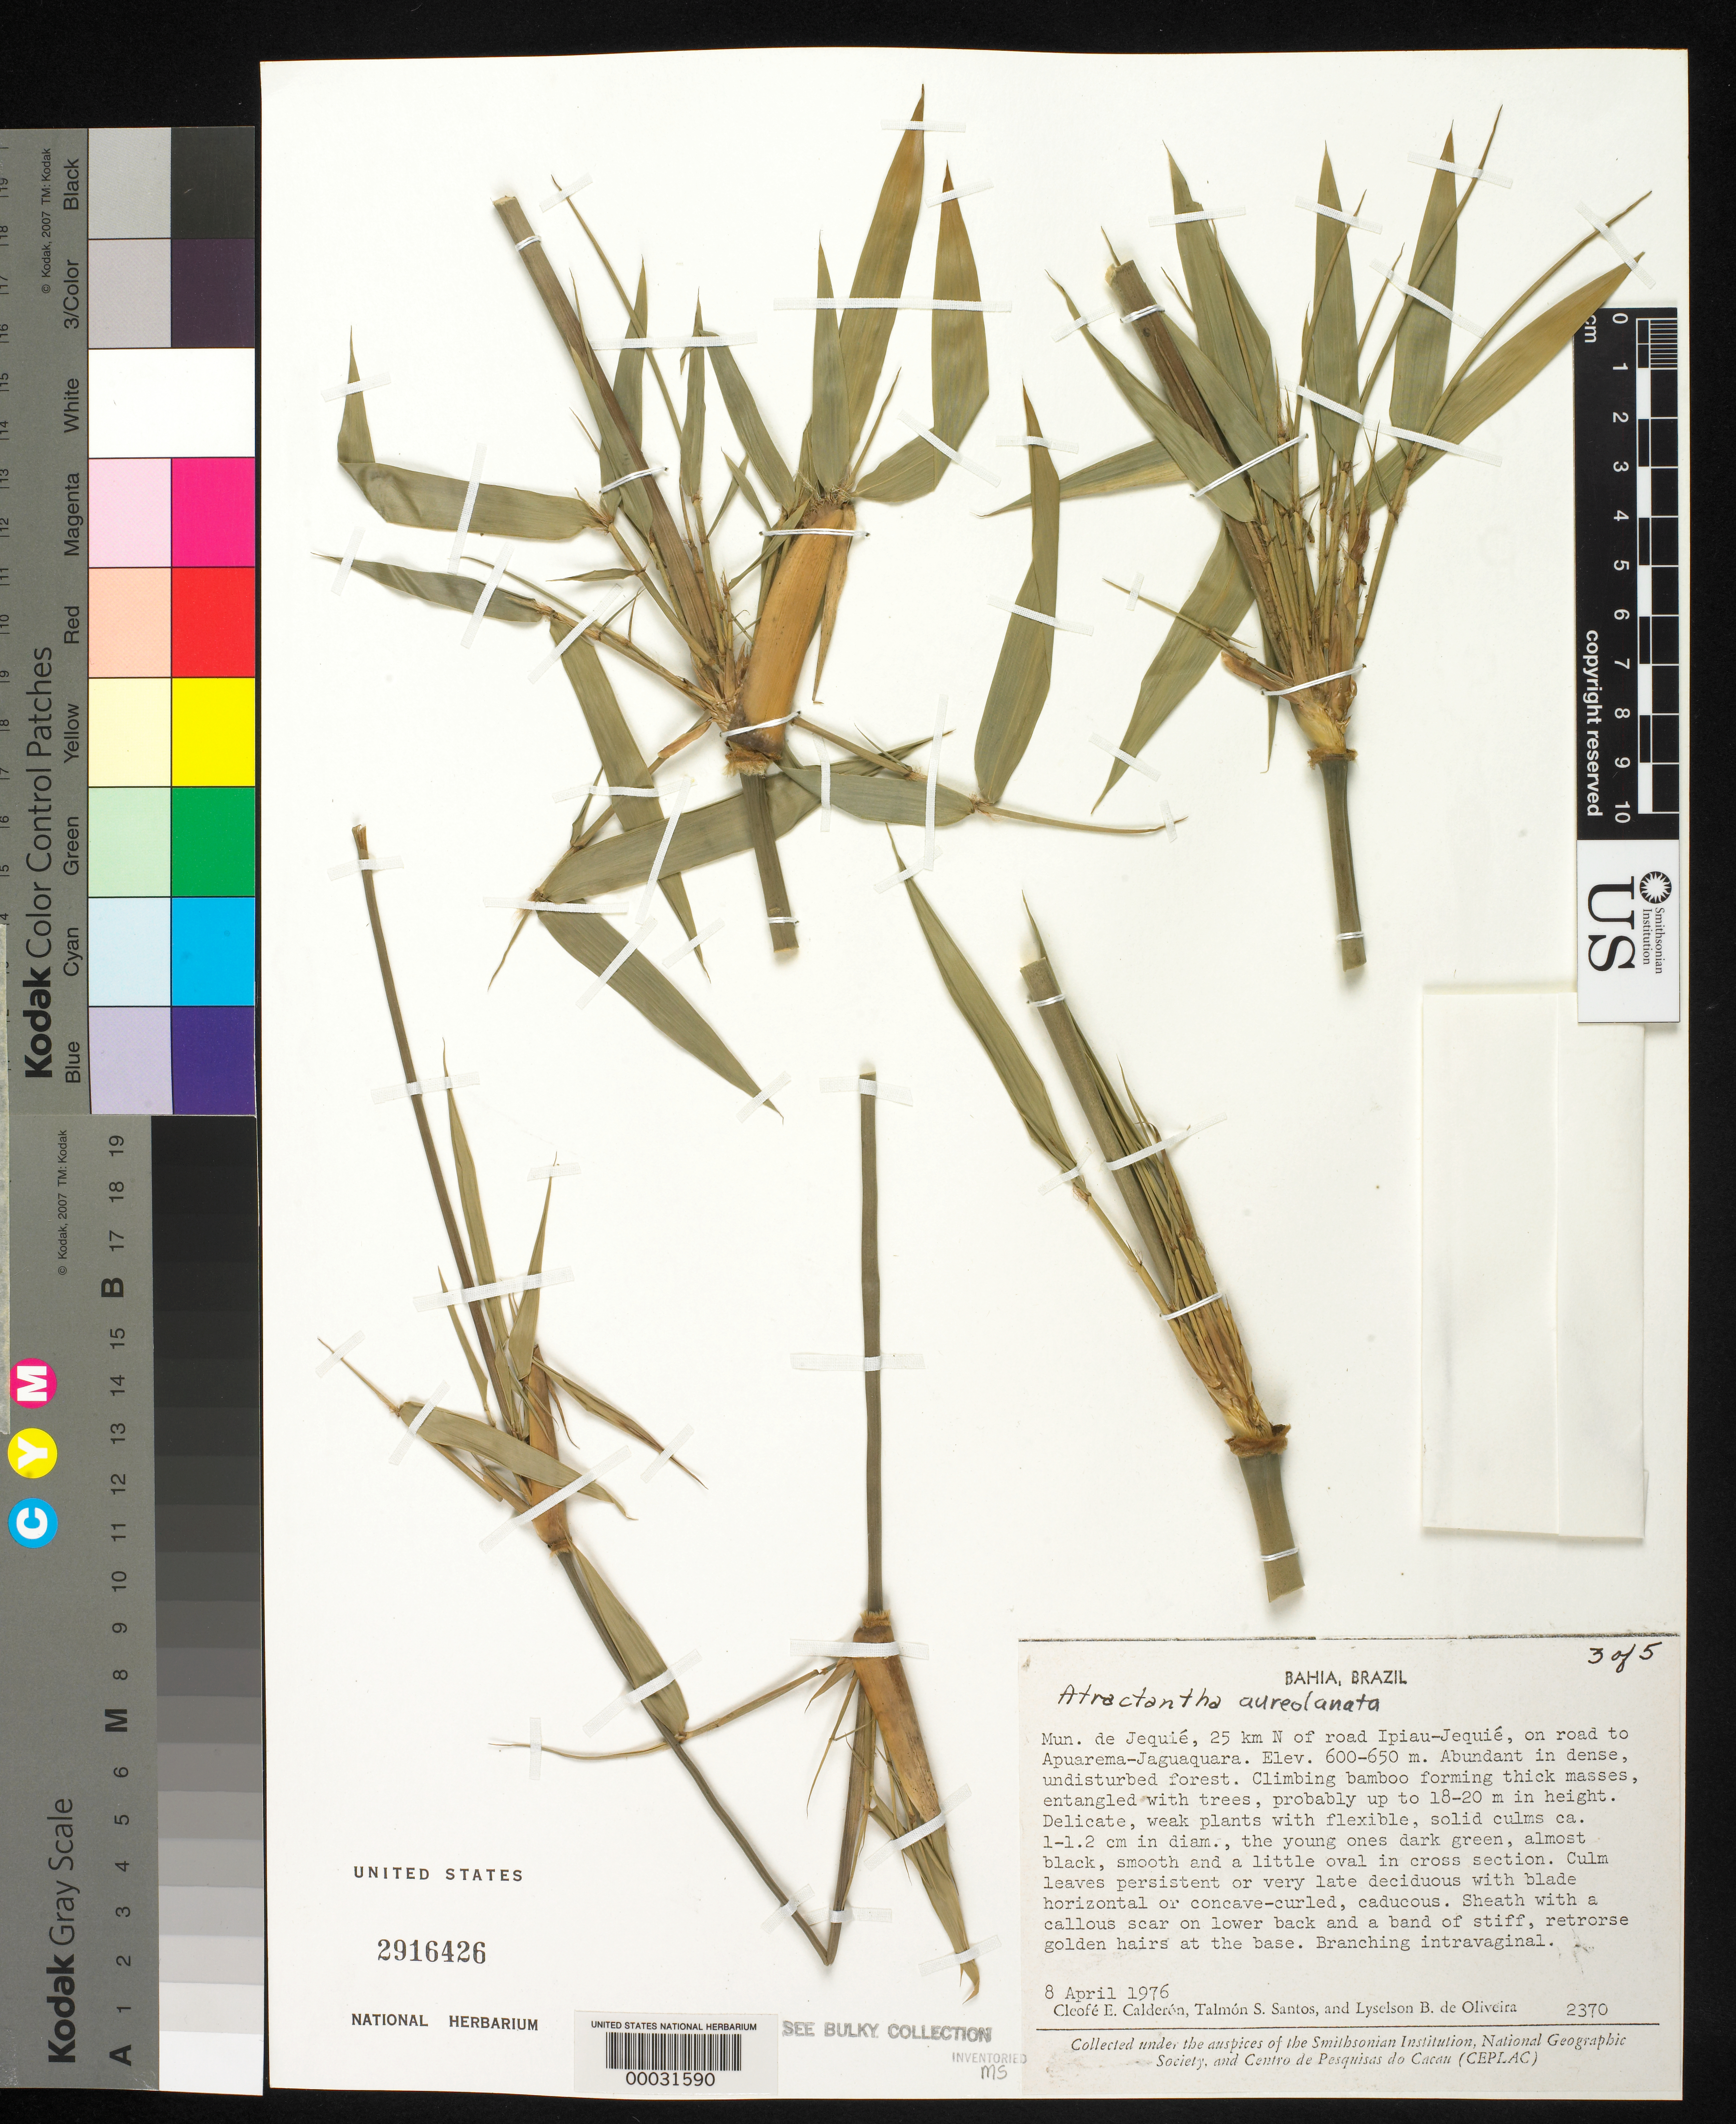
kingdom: Plantae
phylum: Tracheophyta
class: Liliopsida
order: Poales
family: Poaceae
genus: Atractantha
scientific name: Atractantha aureolanata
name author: Judz.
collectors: C. E. Calderón, T. S. Santos & L. de Oliveira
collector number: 2370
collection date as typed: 08 Apr 1976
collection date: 1976-04-08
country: Brazil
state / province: Bahia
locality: Jequie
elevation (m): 600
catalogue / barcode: US 2916426